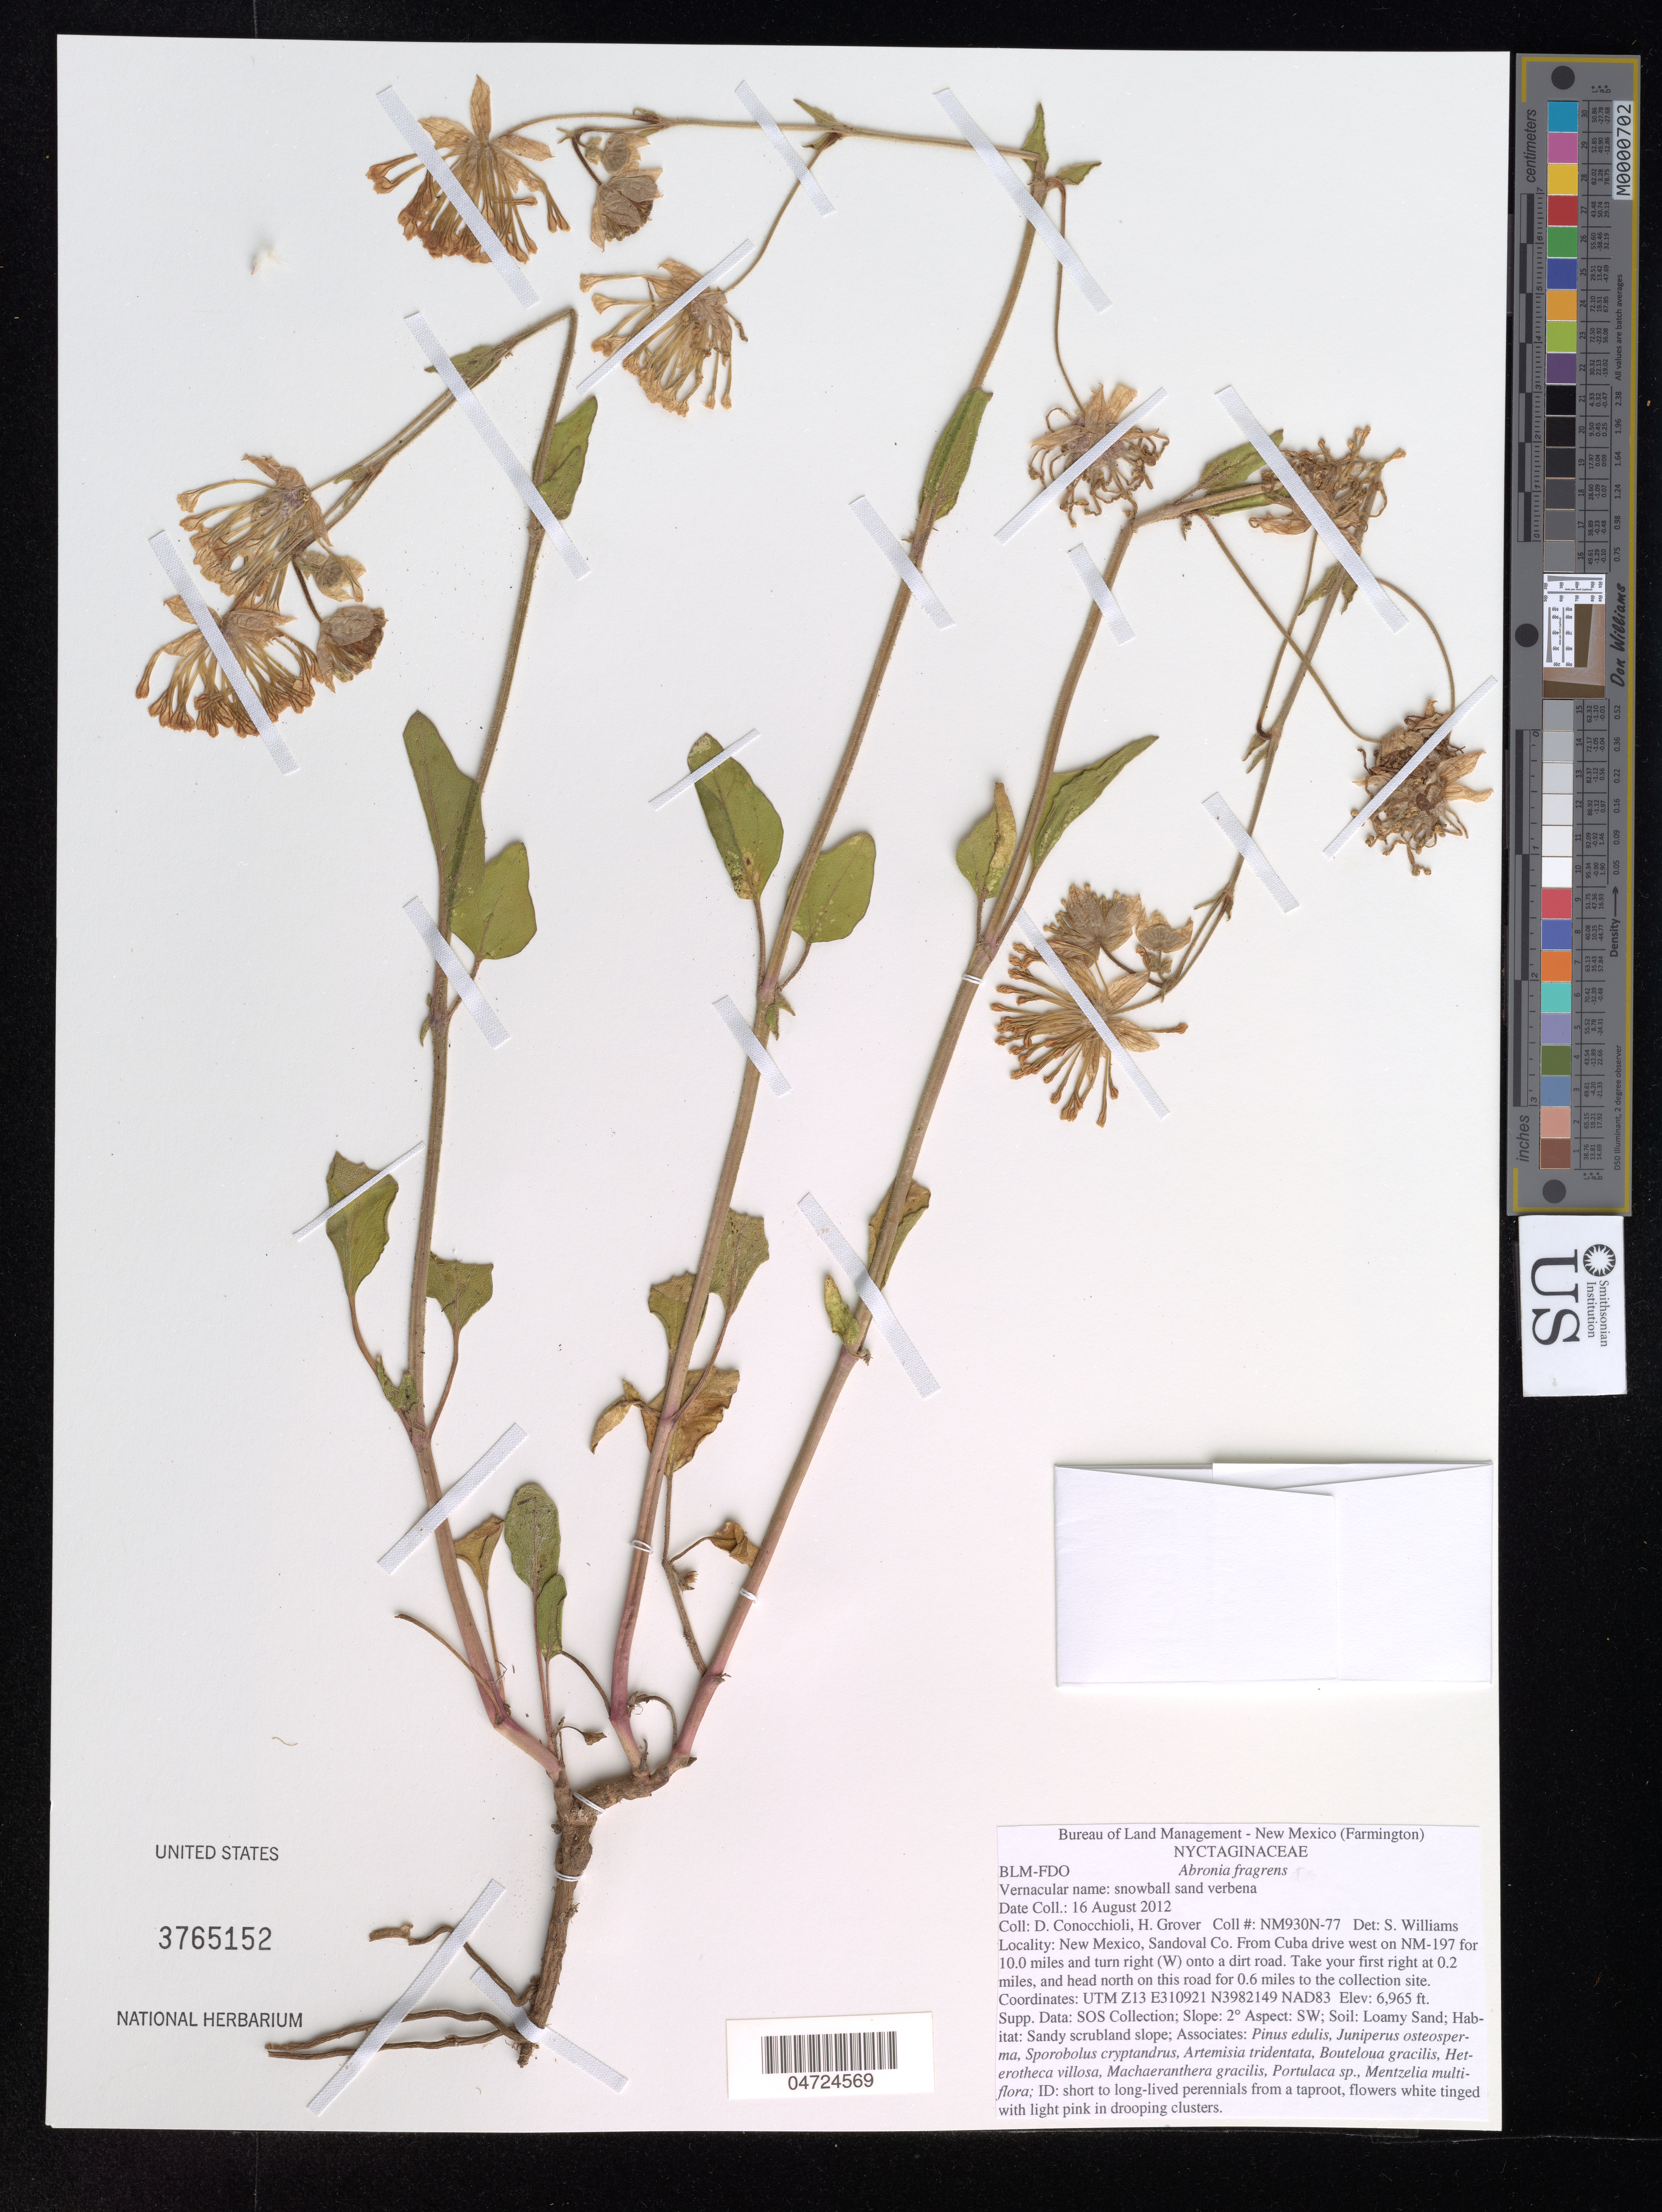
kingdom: Plantae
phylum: Tracheophyta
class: Magnoliopsida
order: Caryophyllales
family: Nyctaginaceae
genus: Abronia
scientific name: Abronia fragrans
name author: Nutt. ex Hook.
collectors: D. Conocchioli & H. Grover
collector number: NM930N-77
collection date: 2012-08-16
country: United States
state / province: New Mexico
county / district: Sandoval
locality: Sandoval Co. From Cuba drive west on NM-197 for 10.0 miles and turn right (W) onto a dirt road. Take your first right at 0.2 miles, and head north on this road for 0.6 miles to the collection site. UTM Z13 E310921 N3982149 NAD83.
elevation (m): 2123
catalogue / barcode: US 3765152